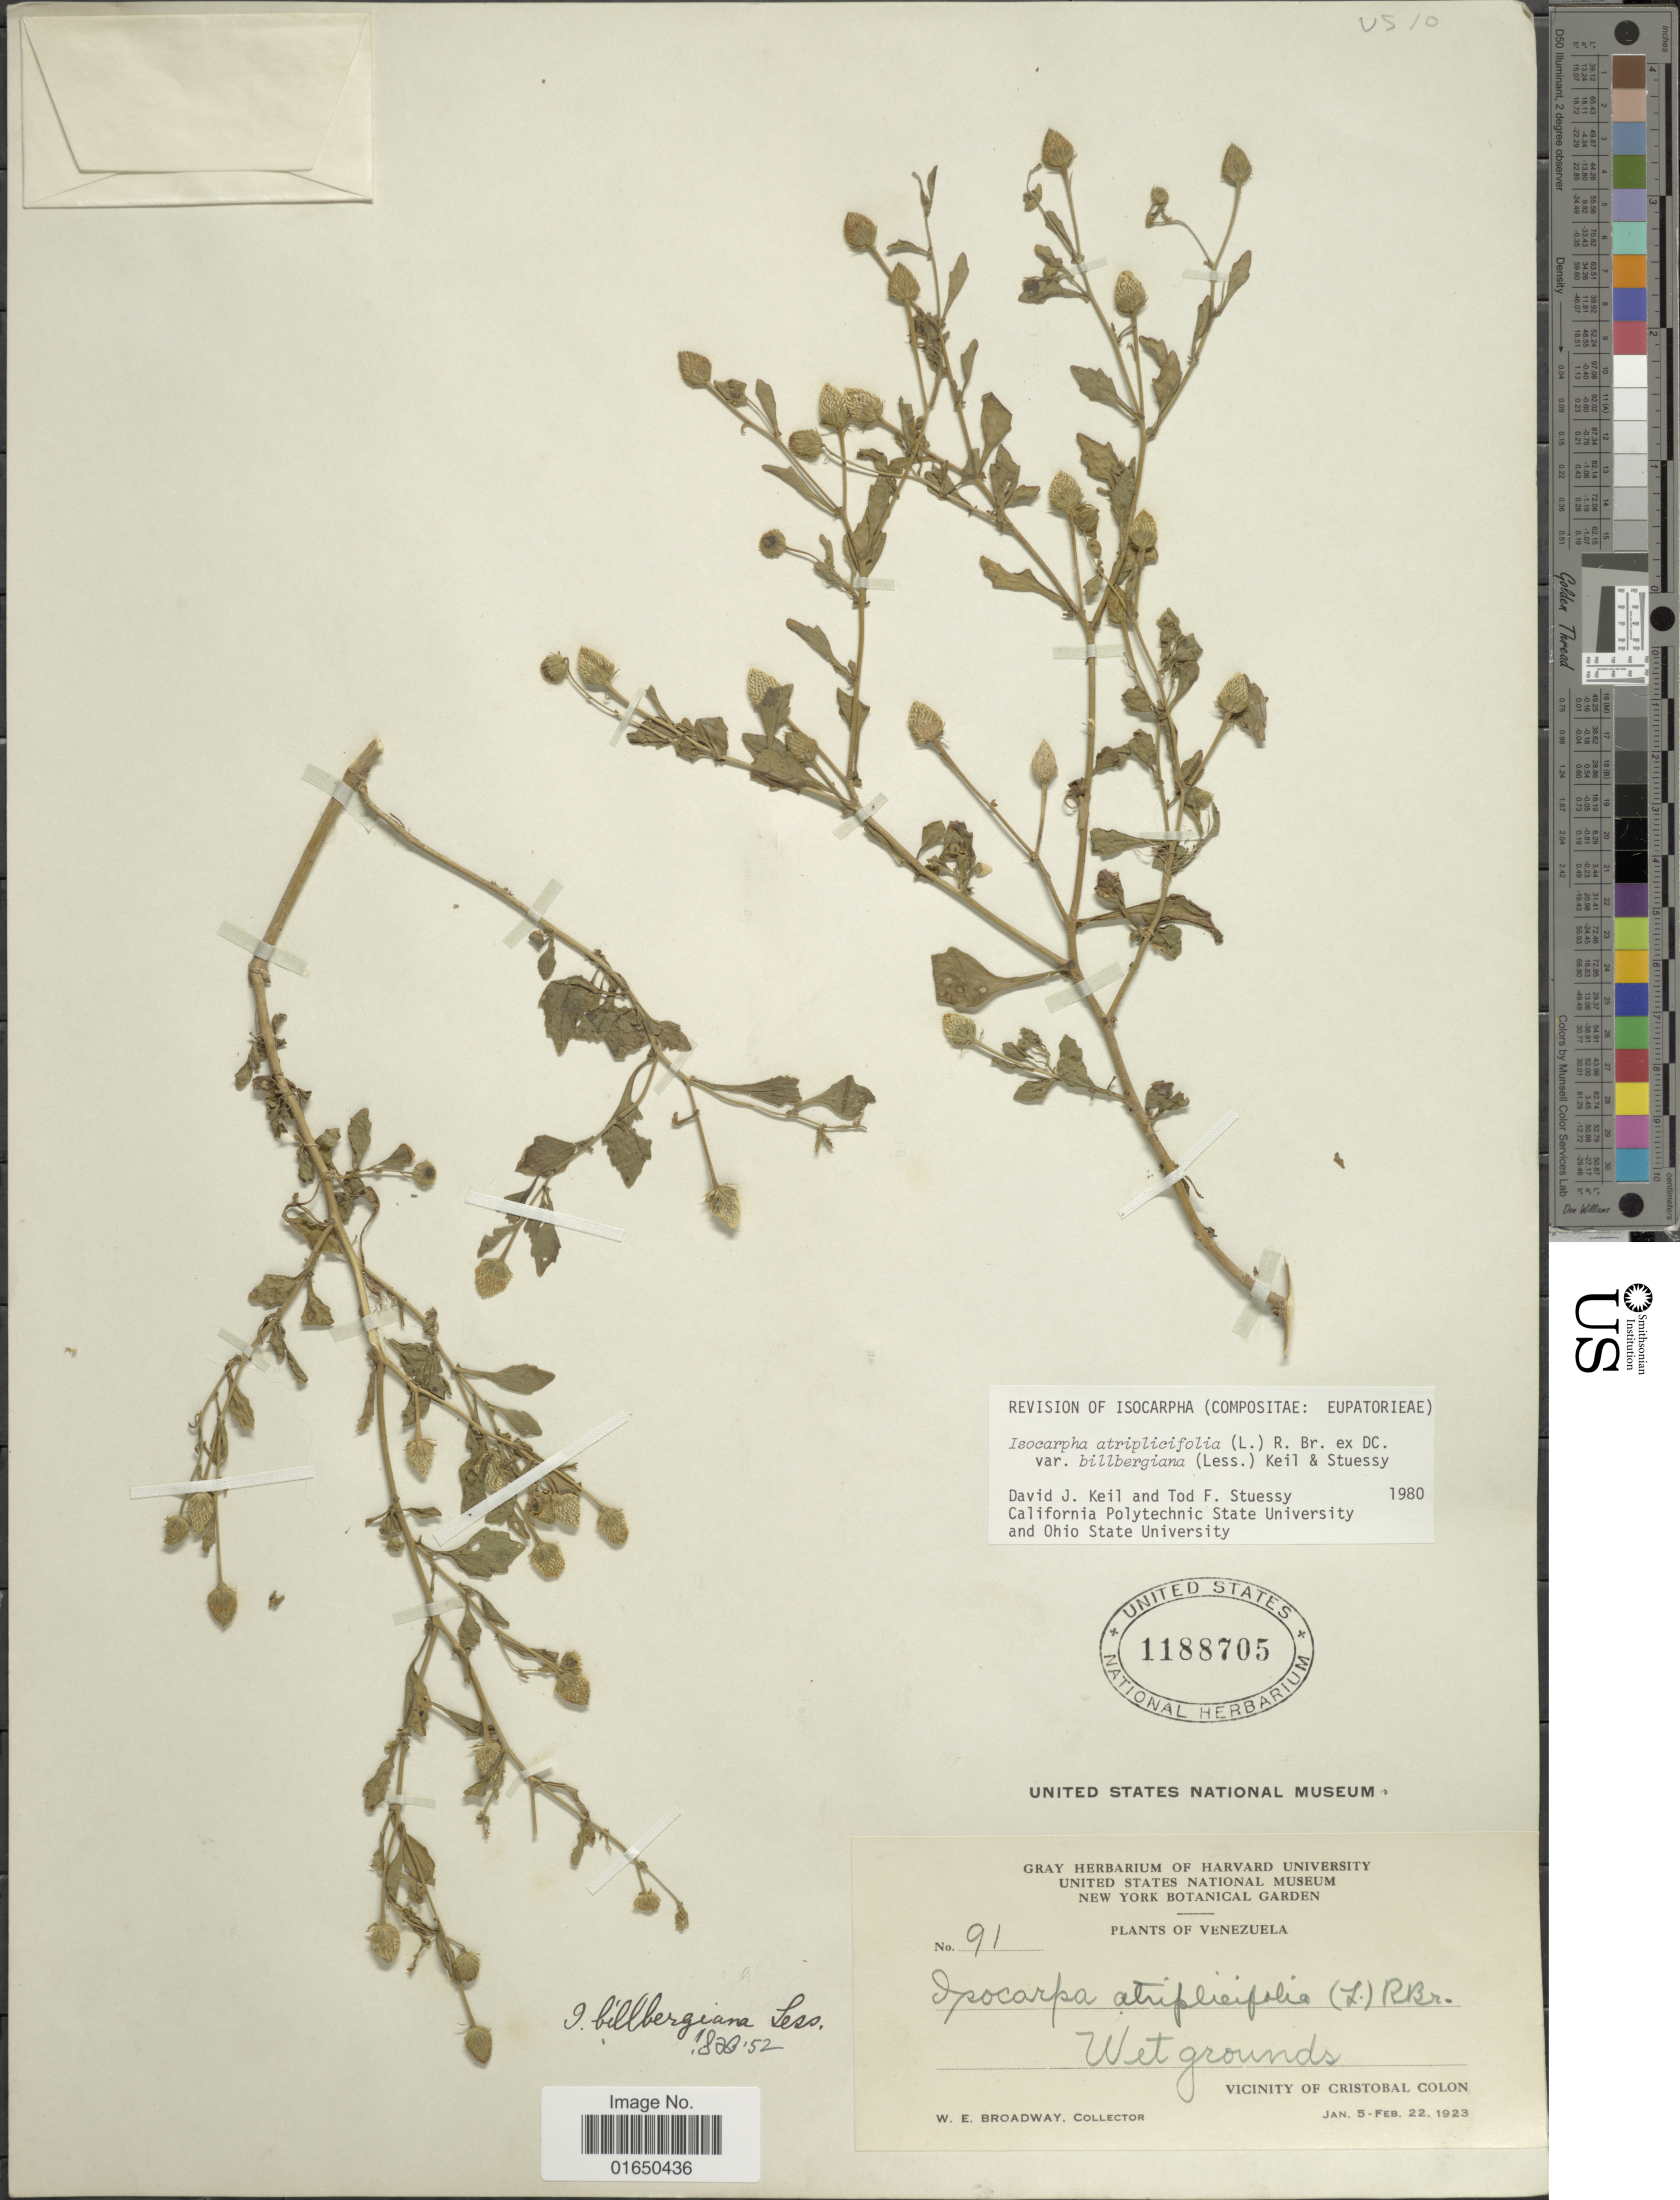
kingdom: Plantae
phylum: Tracheophyta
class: Magnoliopsida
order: Asterales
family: Asteraceae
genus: Isocarpha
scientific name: Isocarpha atriplicifolia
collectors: W. E. Broadway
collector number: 91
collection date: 1923-01-05/1923-02-22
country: Venezuela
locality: Vicinity of Cristobal Colon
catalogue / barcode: US 1188705